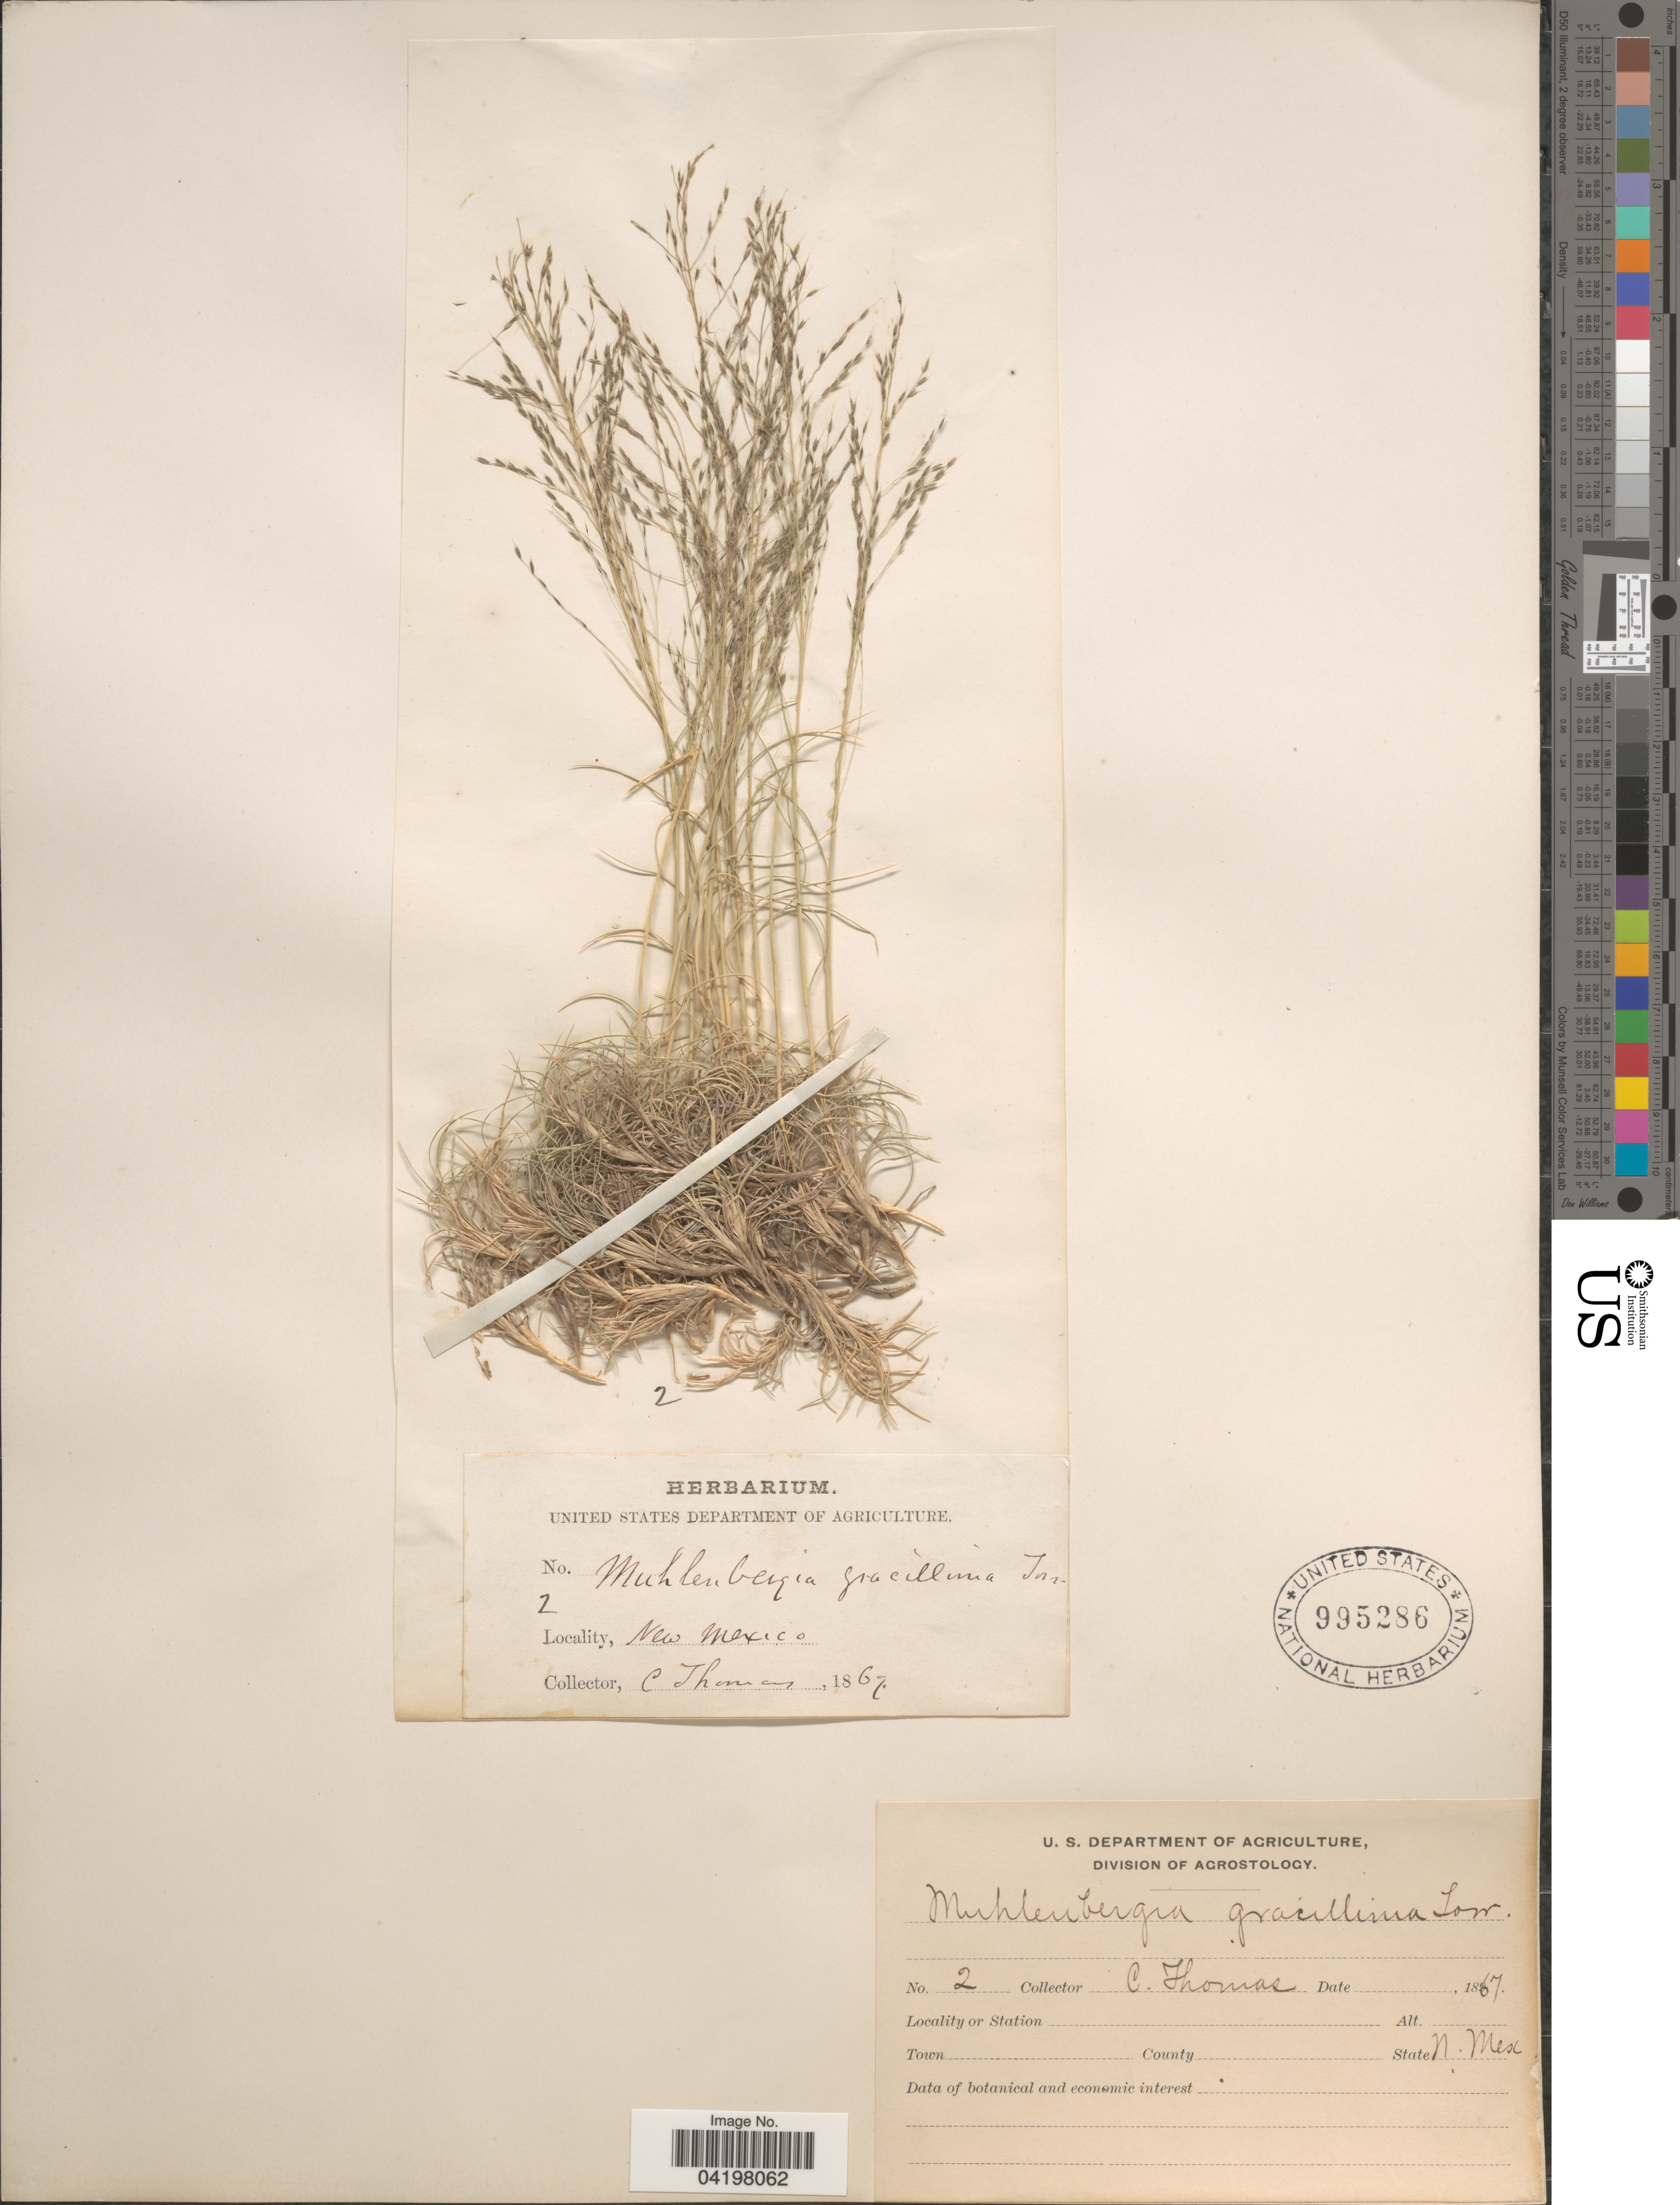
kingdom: Plantae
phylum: Tracheophyta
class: Liliopsida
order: Poales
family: Poaceae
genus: Muhlenbergia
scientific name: Muhlenbergia torreyi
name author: (Kunth) Hitchc. ex Bush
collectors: C. Thomas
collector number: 2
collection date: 1867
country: United States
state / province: New Mexico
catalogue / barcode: US 995286